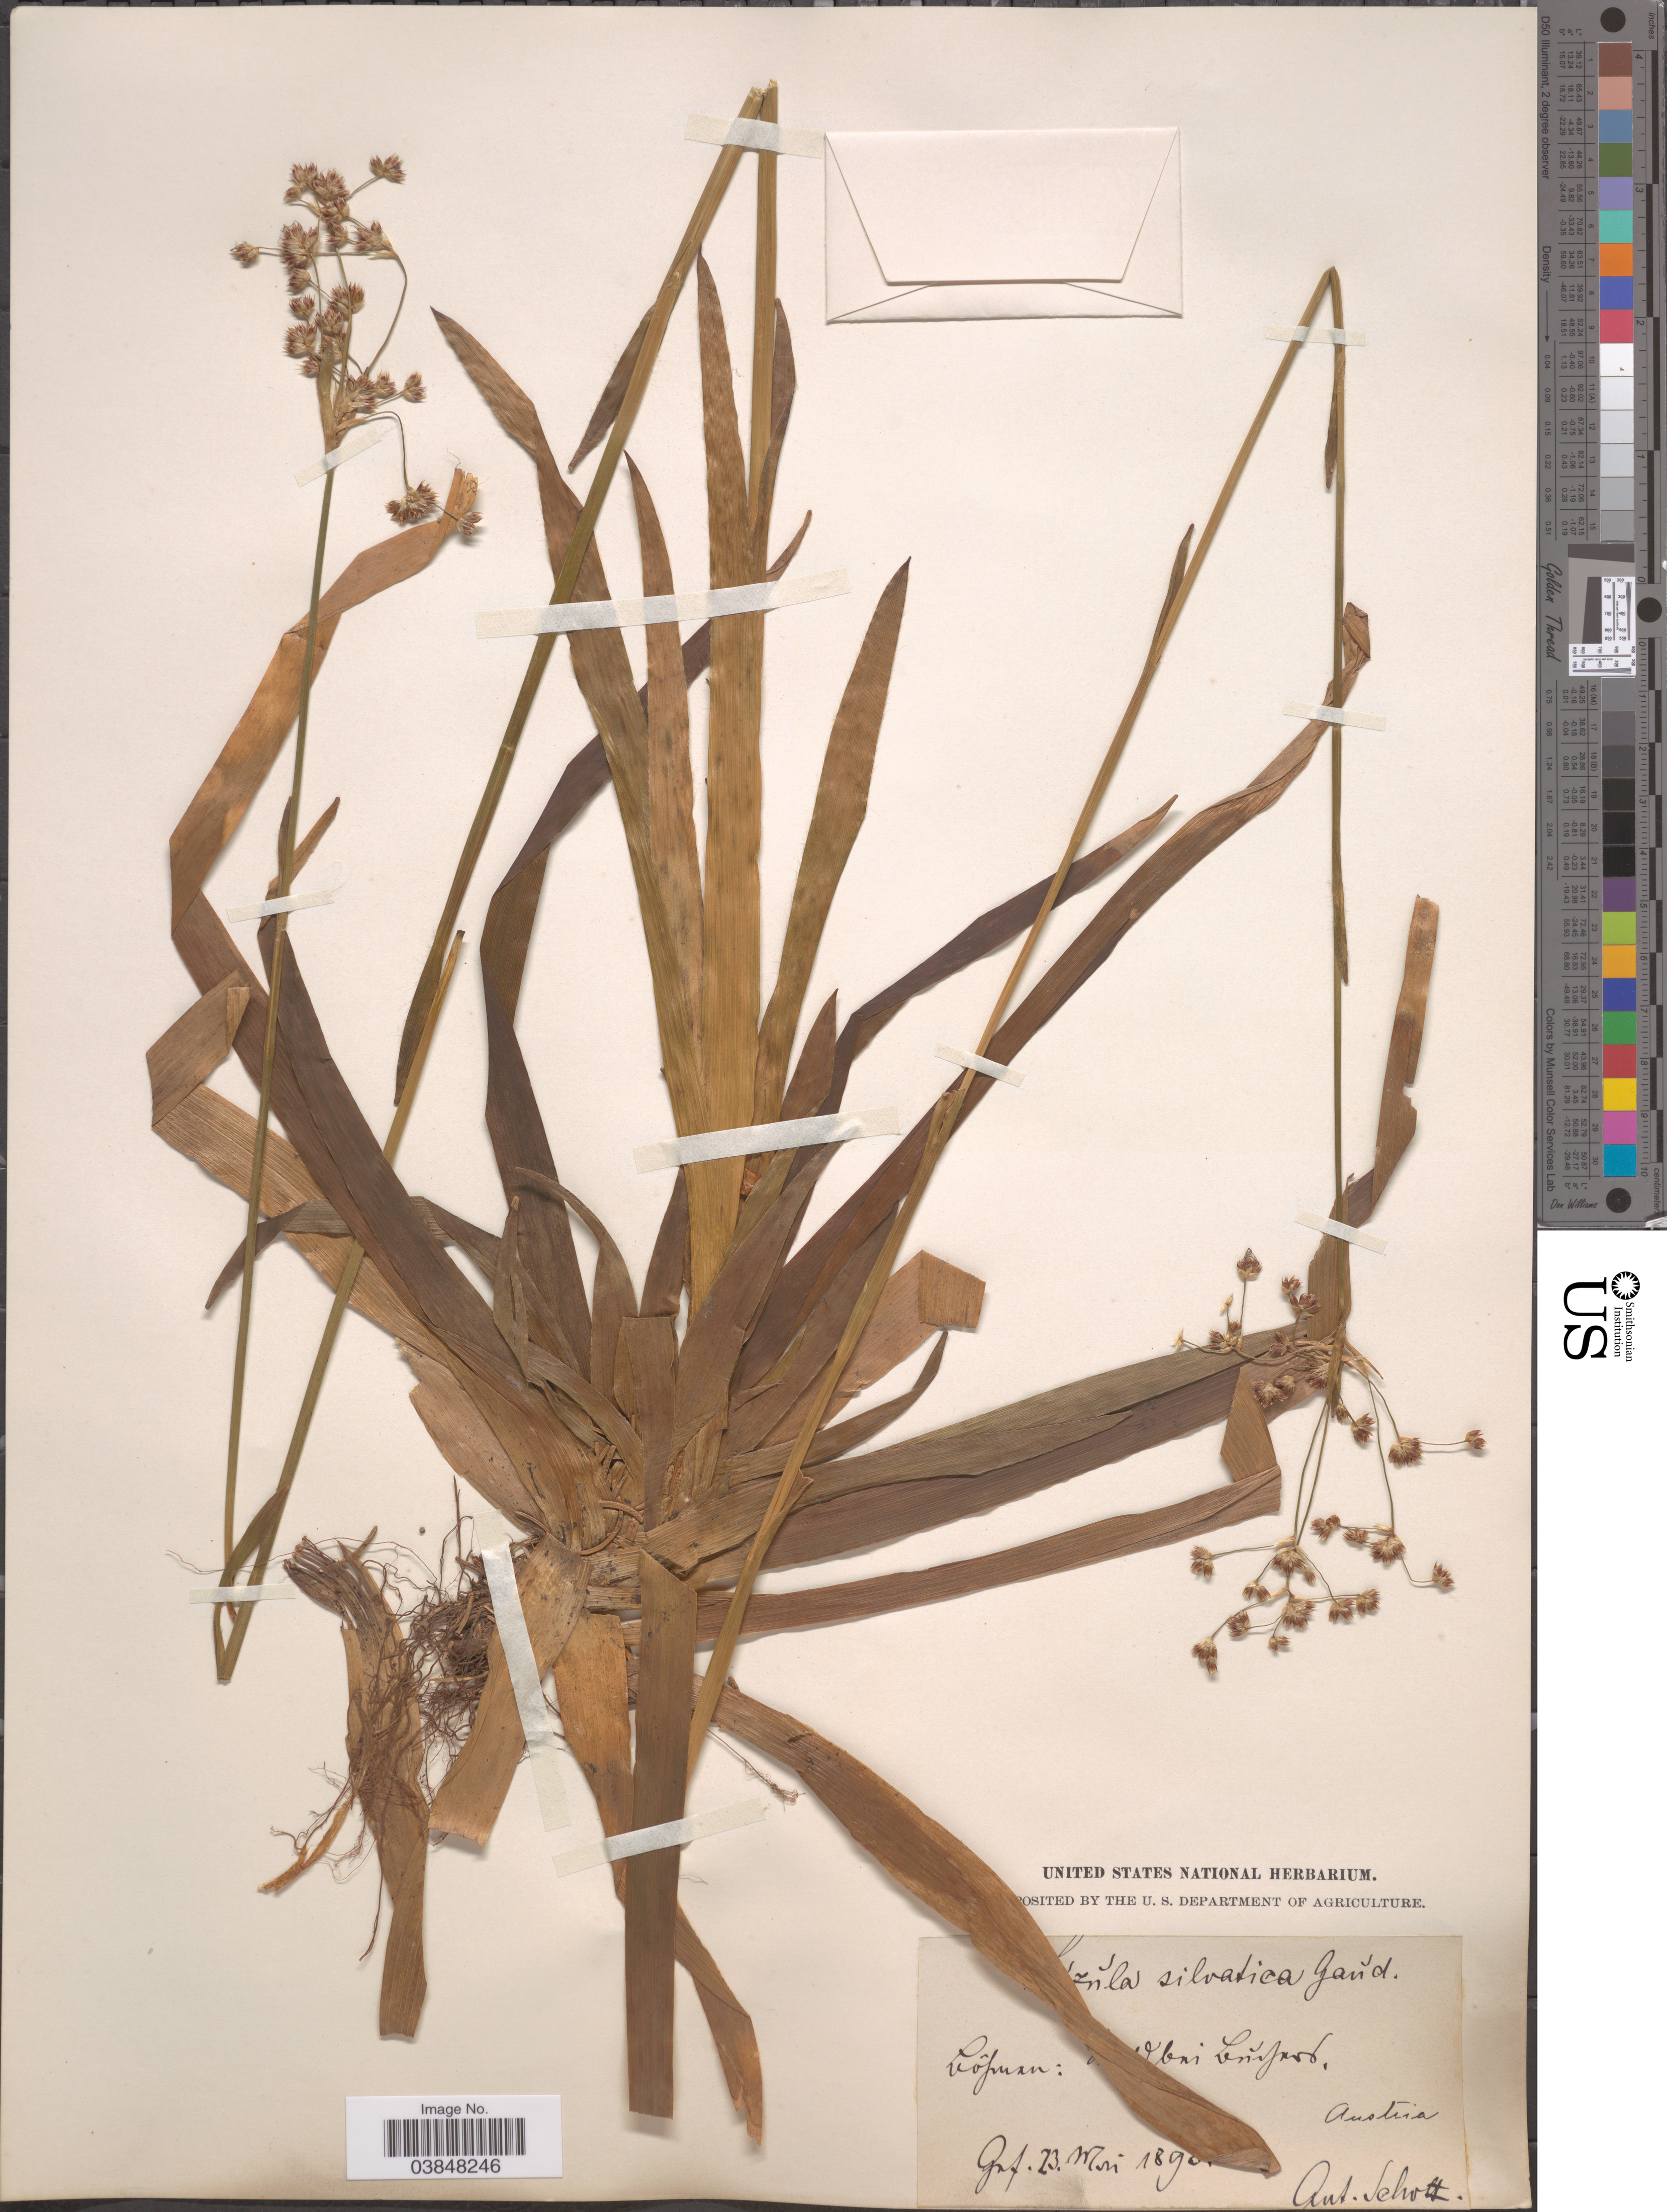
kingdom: Plantae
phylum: Tracheophyta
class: Liliopsida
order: Poales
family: Juncaceae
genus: Luzula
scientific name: Luzula sylvatica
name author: (Huds.) Gaudin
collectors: A. Schott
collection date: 1890-05-23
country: Austria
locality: Löfman: bai [illegible text].